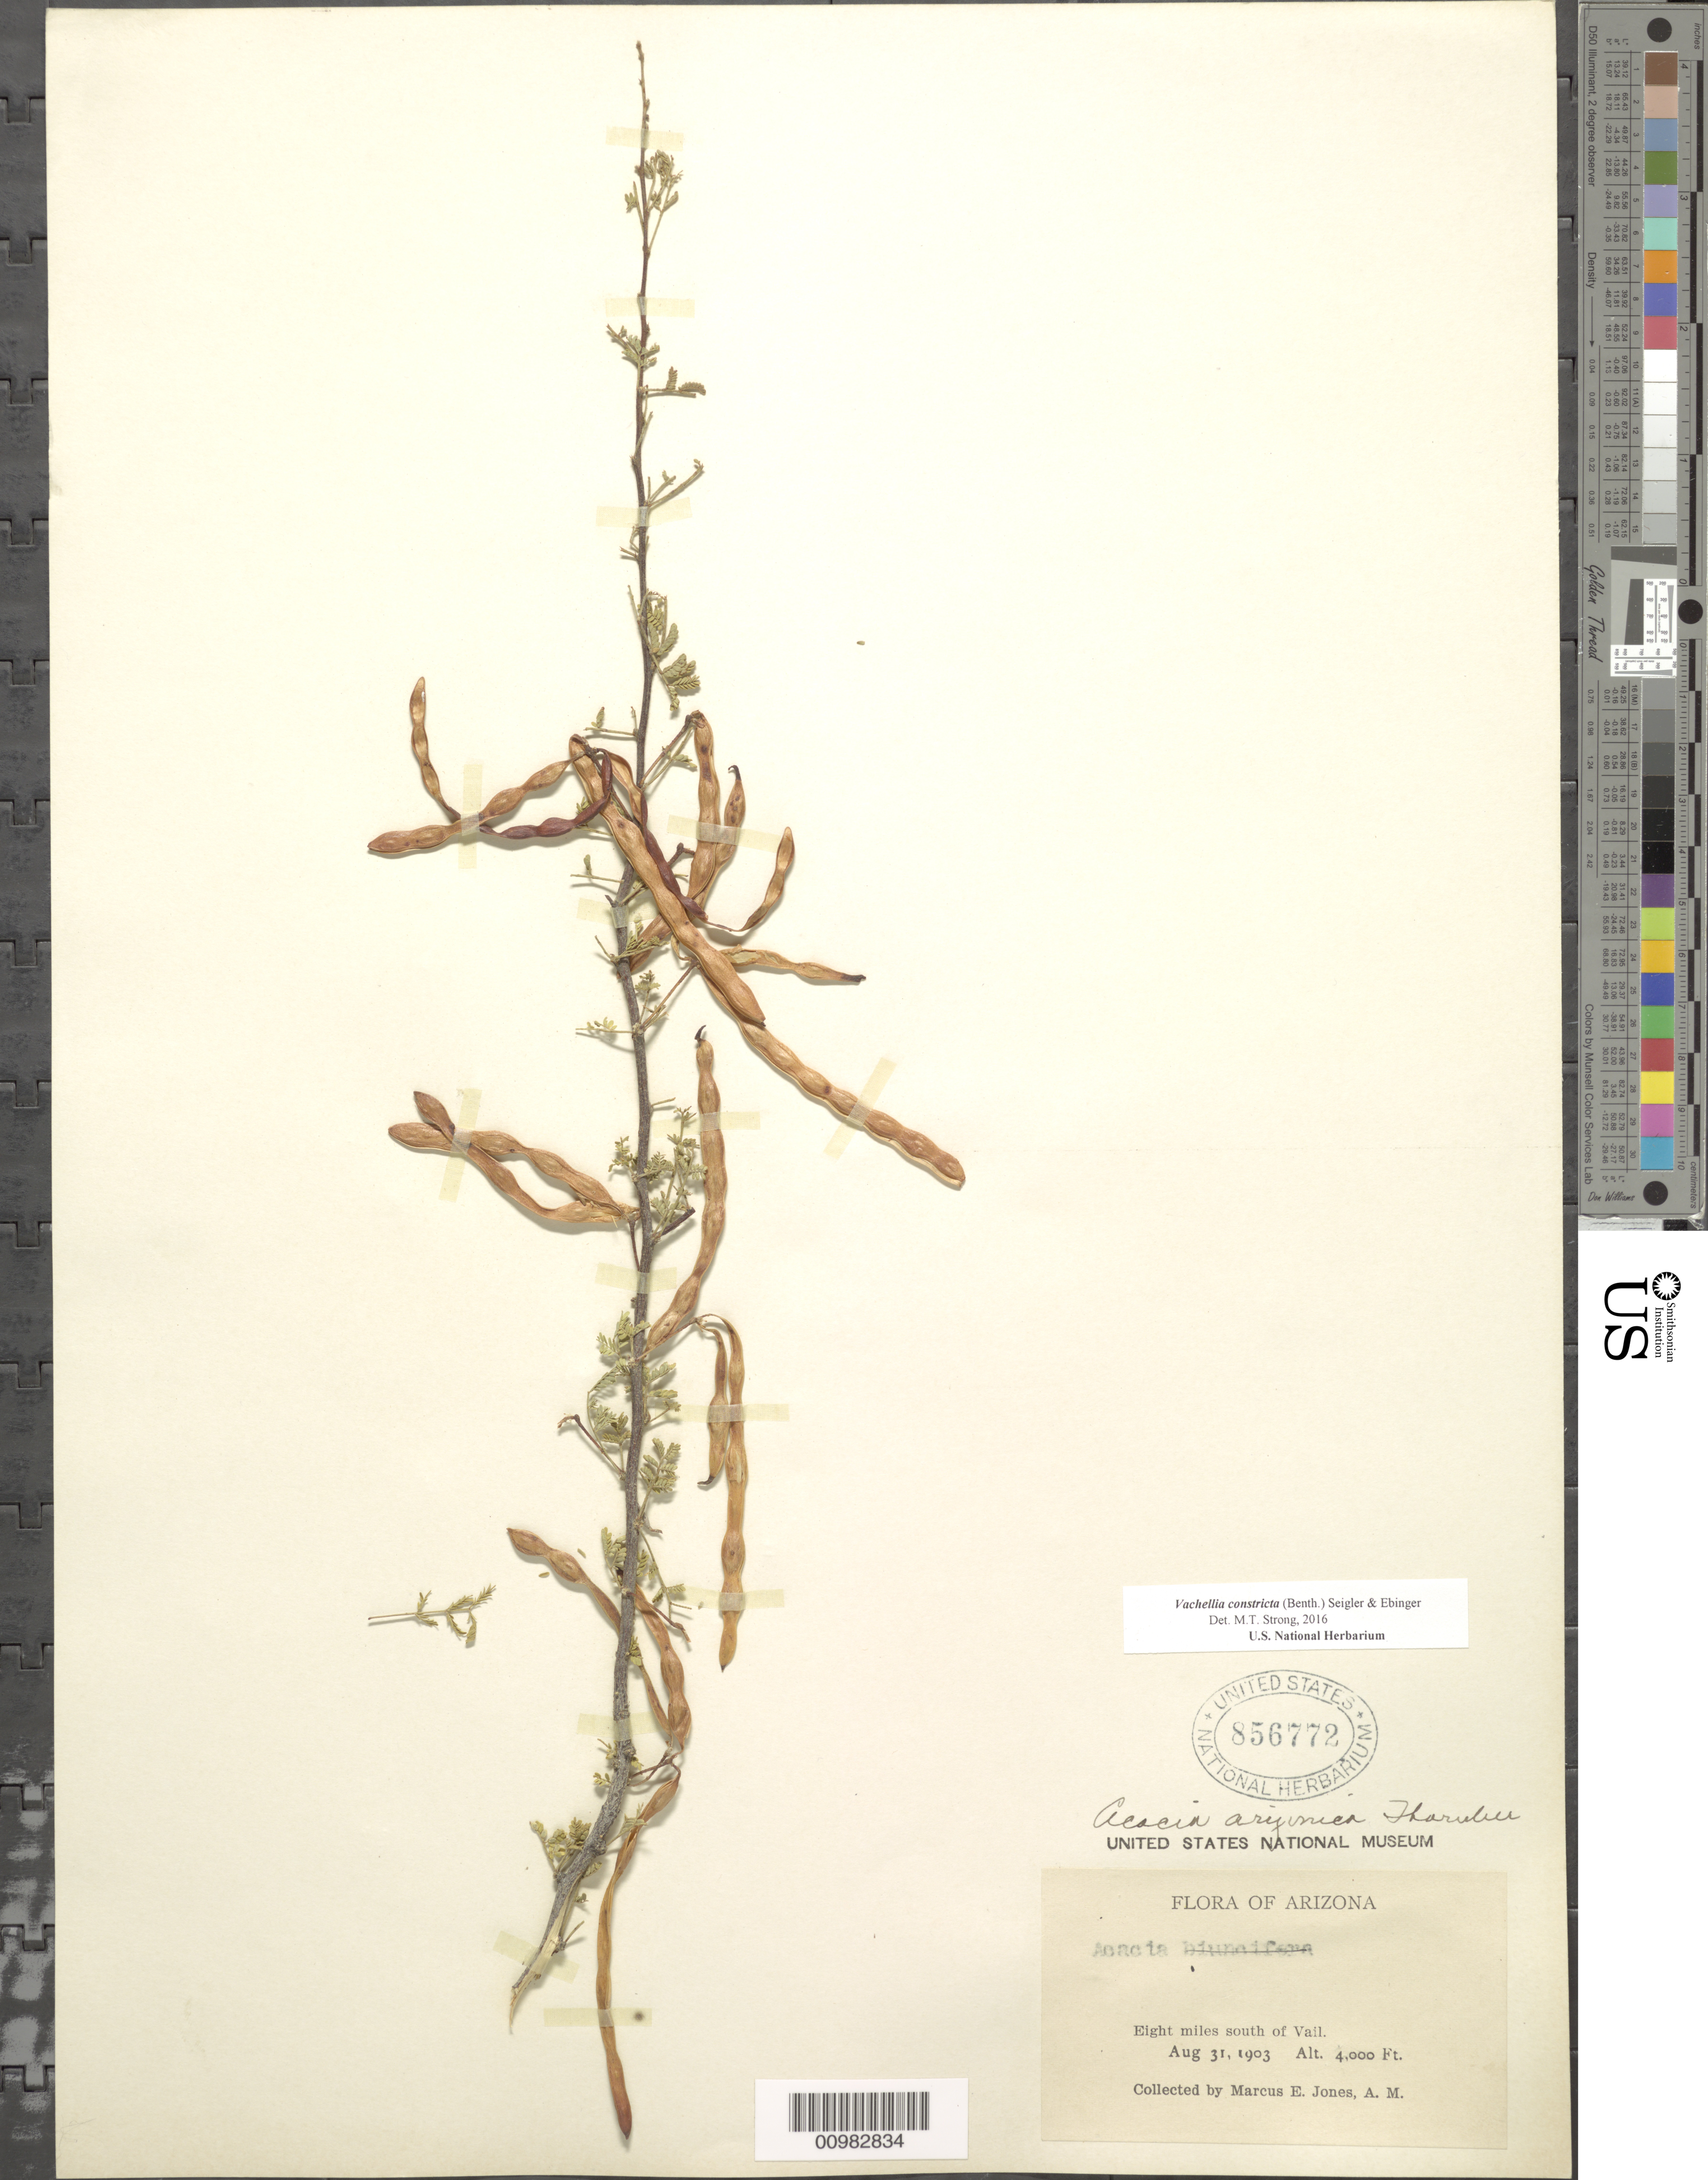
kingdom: Plantae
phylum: Tracheophyta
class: Magnoliopsida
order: Fabales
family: Fabaceae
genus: Vachellia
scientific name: Vachellia constricta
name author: (Benth.) Seigler & Ebinger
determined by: Strong, M. T., (US), Smithsonian Institution - National Museum of Natural History (UNITED STATES)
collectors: M. E. Jones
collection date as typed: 31 Aug 1903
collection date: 1903-08-31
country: United States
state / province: Arizona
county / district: Pima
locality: Eight miles south of Vail.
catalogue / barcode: US 856772